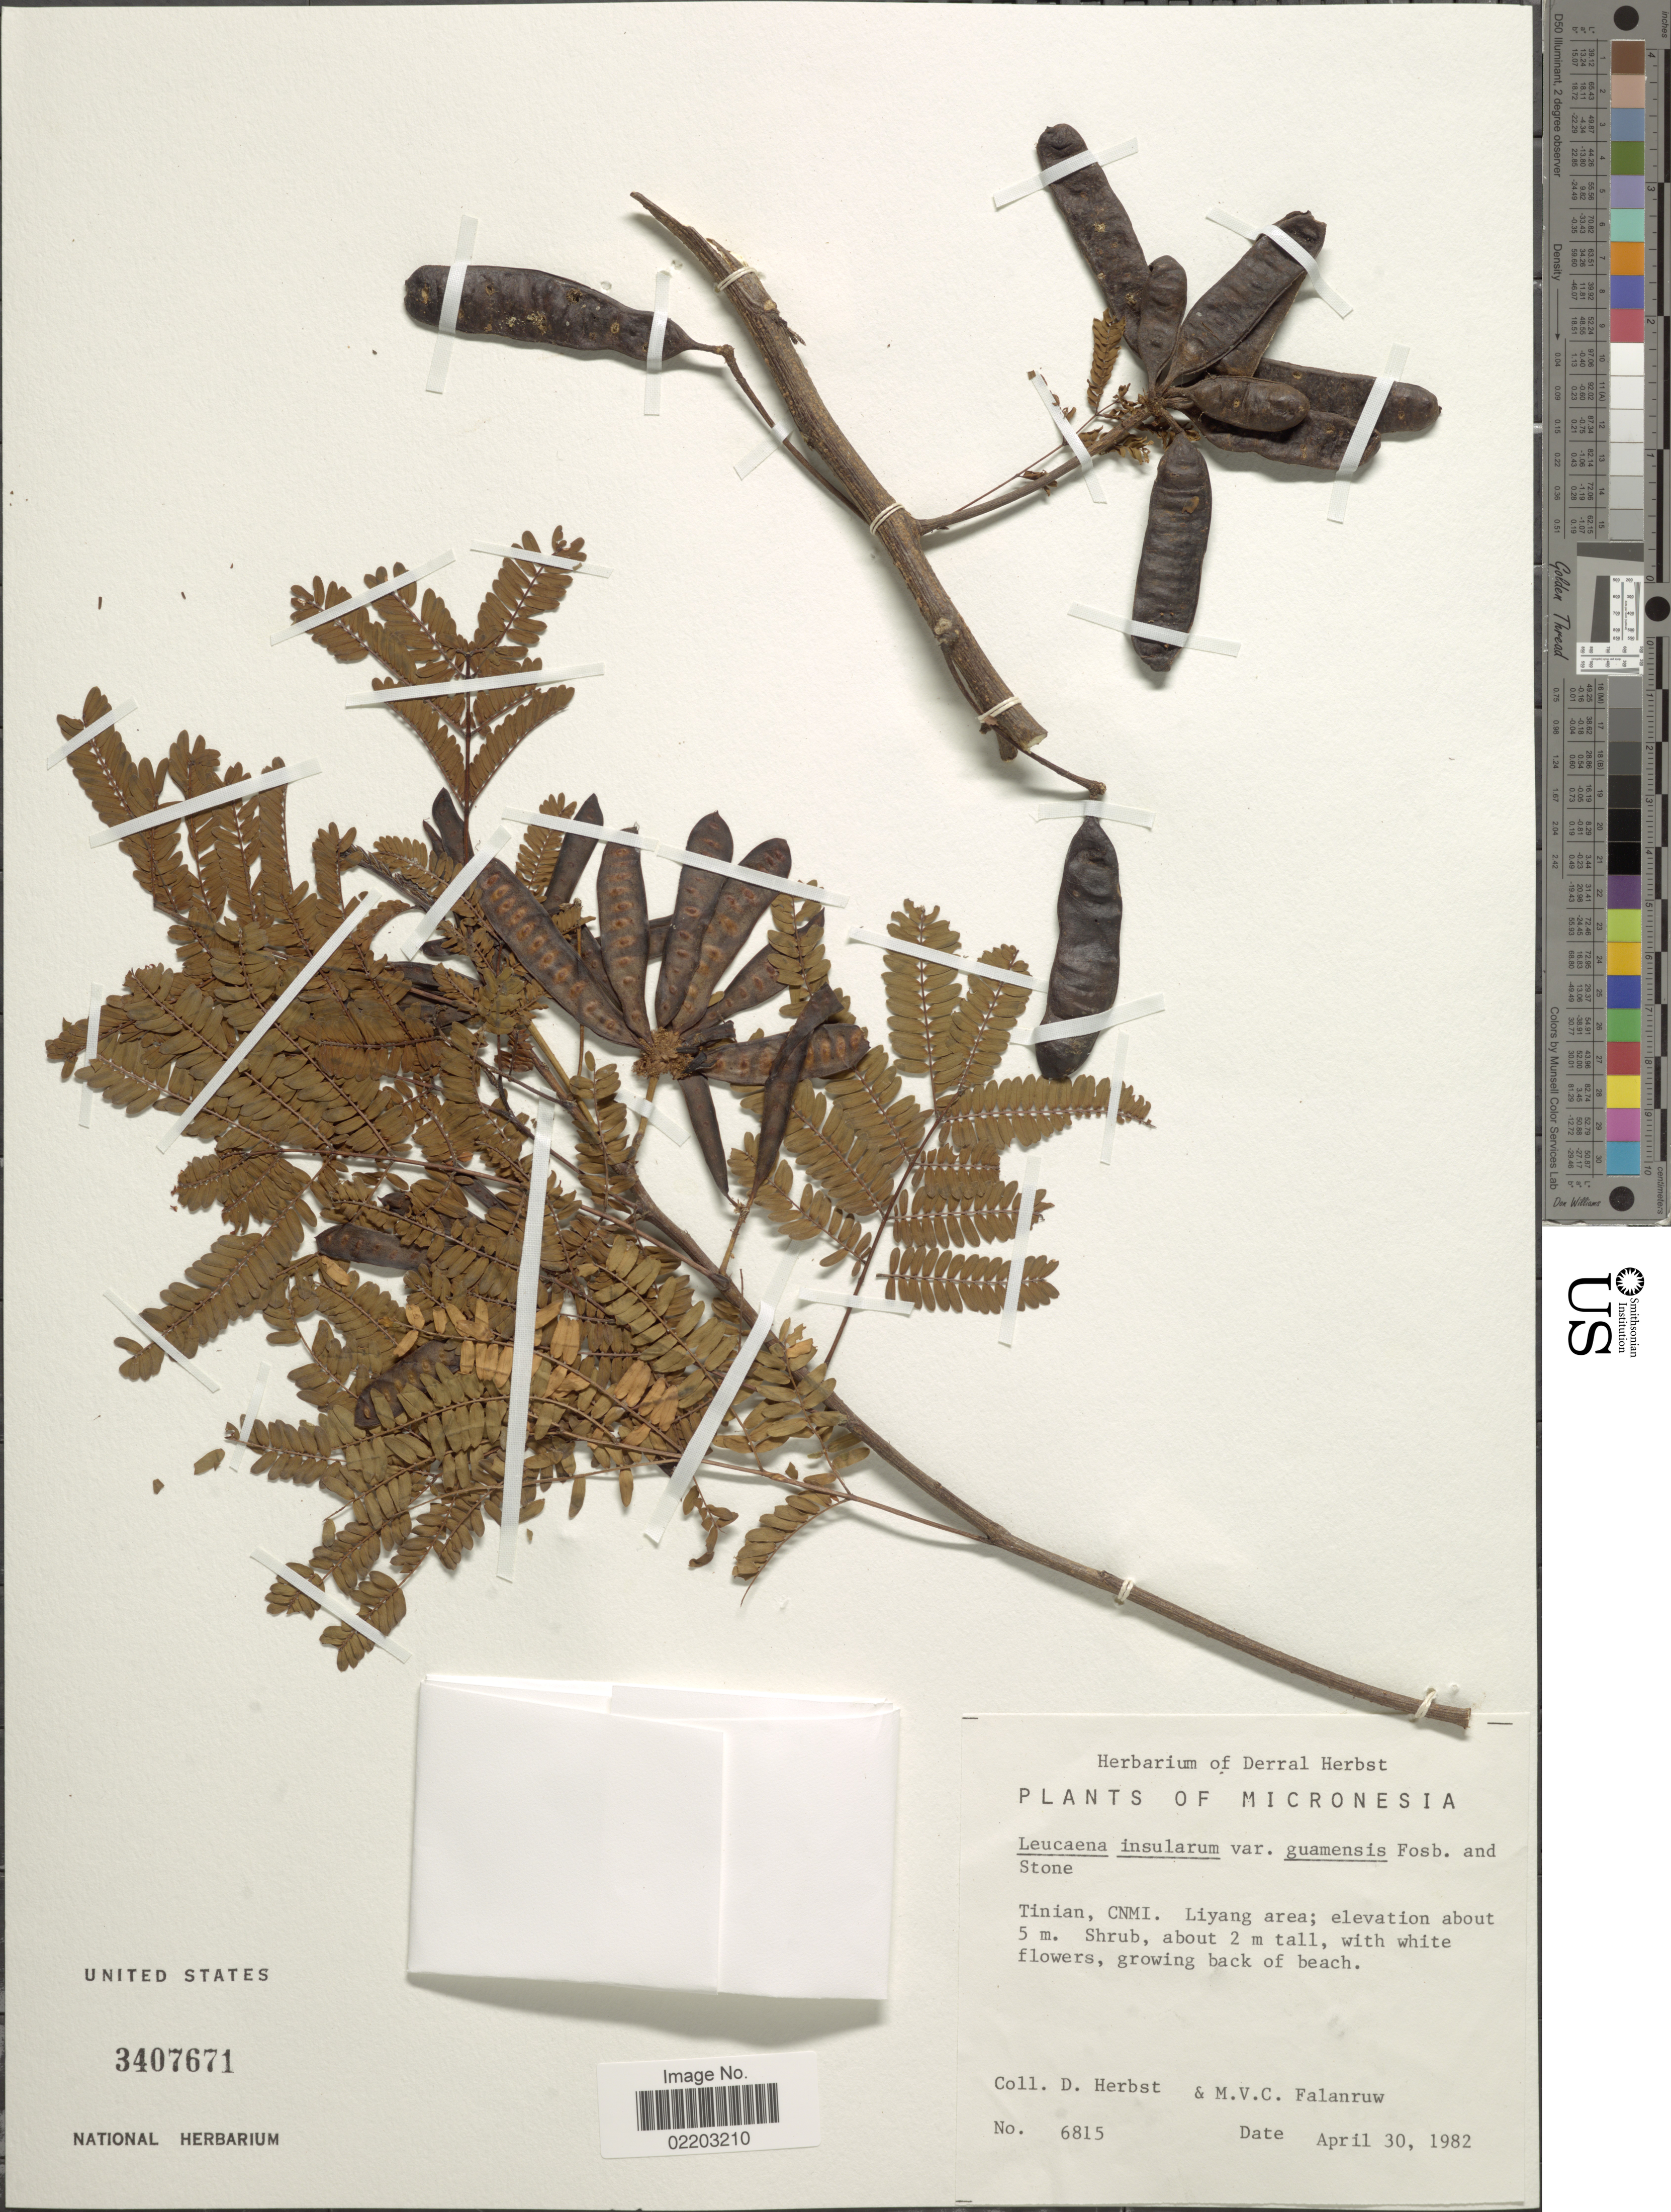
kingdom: Plantae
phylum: Tracheophyta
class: Magnoliopsida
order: Fabales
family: Fabaceae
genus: Schleinitzia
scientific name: Schleinitzia fosbergii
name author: Nevl. & Niez.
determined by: Wagner, W. L., (BOT), Smithsonian Institution - National Museum of Natural History (UNITED STATES)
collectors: D. Herbst & M. V. Falanruw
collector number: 6815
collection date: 1982-04-30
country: Northern Mariana Islands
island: Tinian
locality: Tinian, CNMI. Liyang area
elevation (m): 5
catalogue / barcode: US 3407671